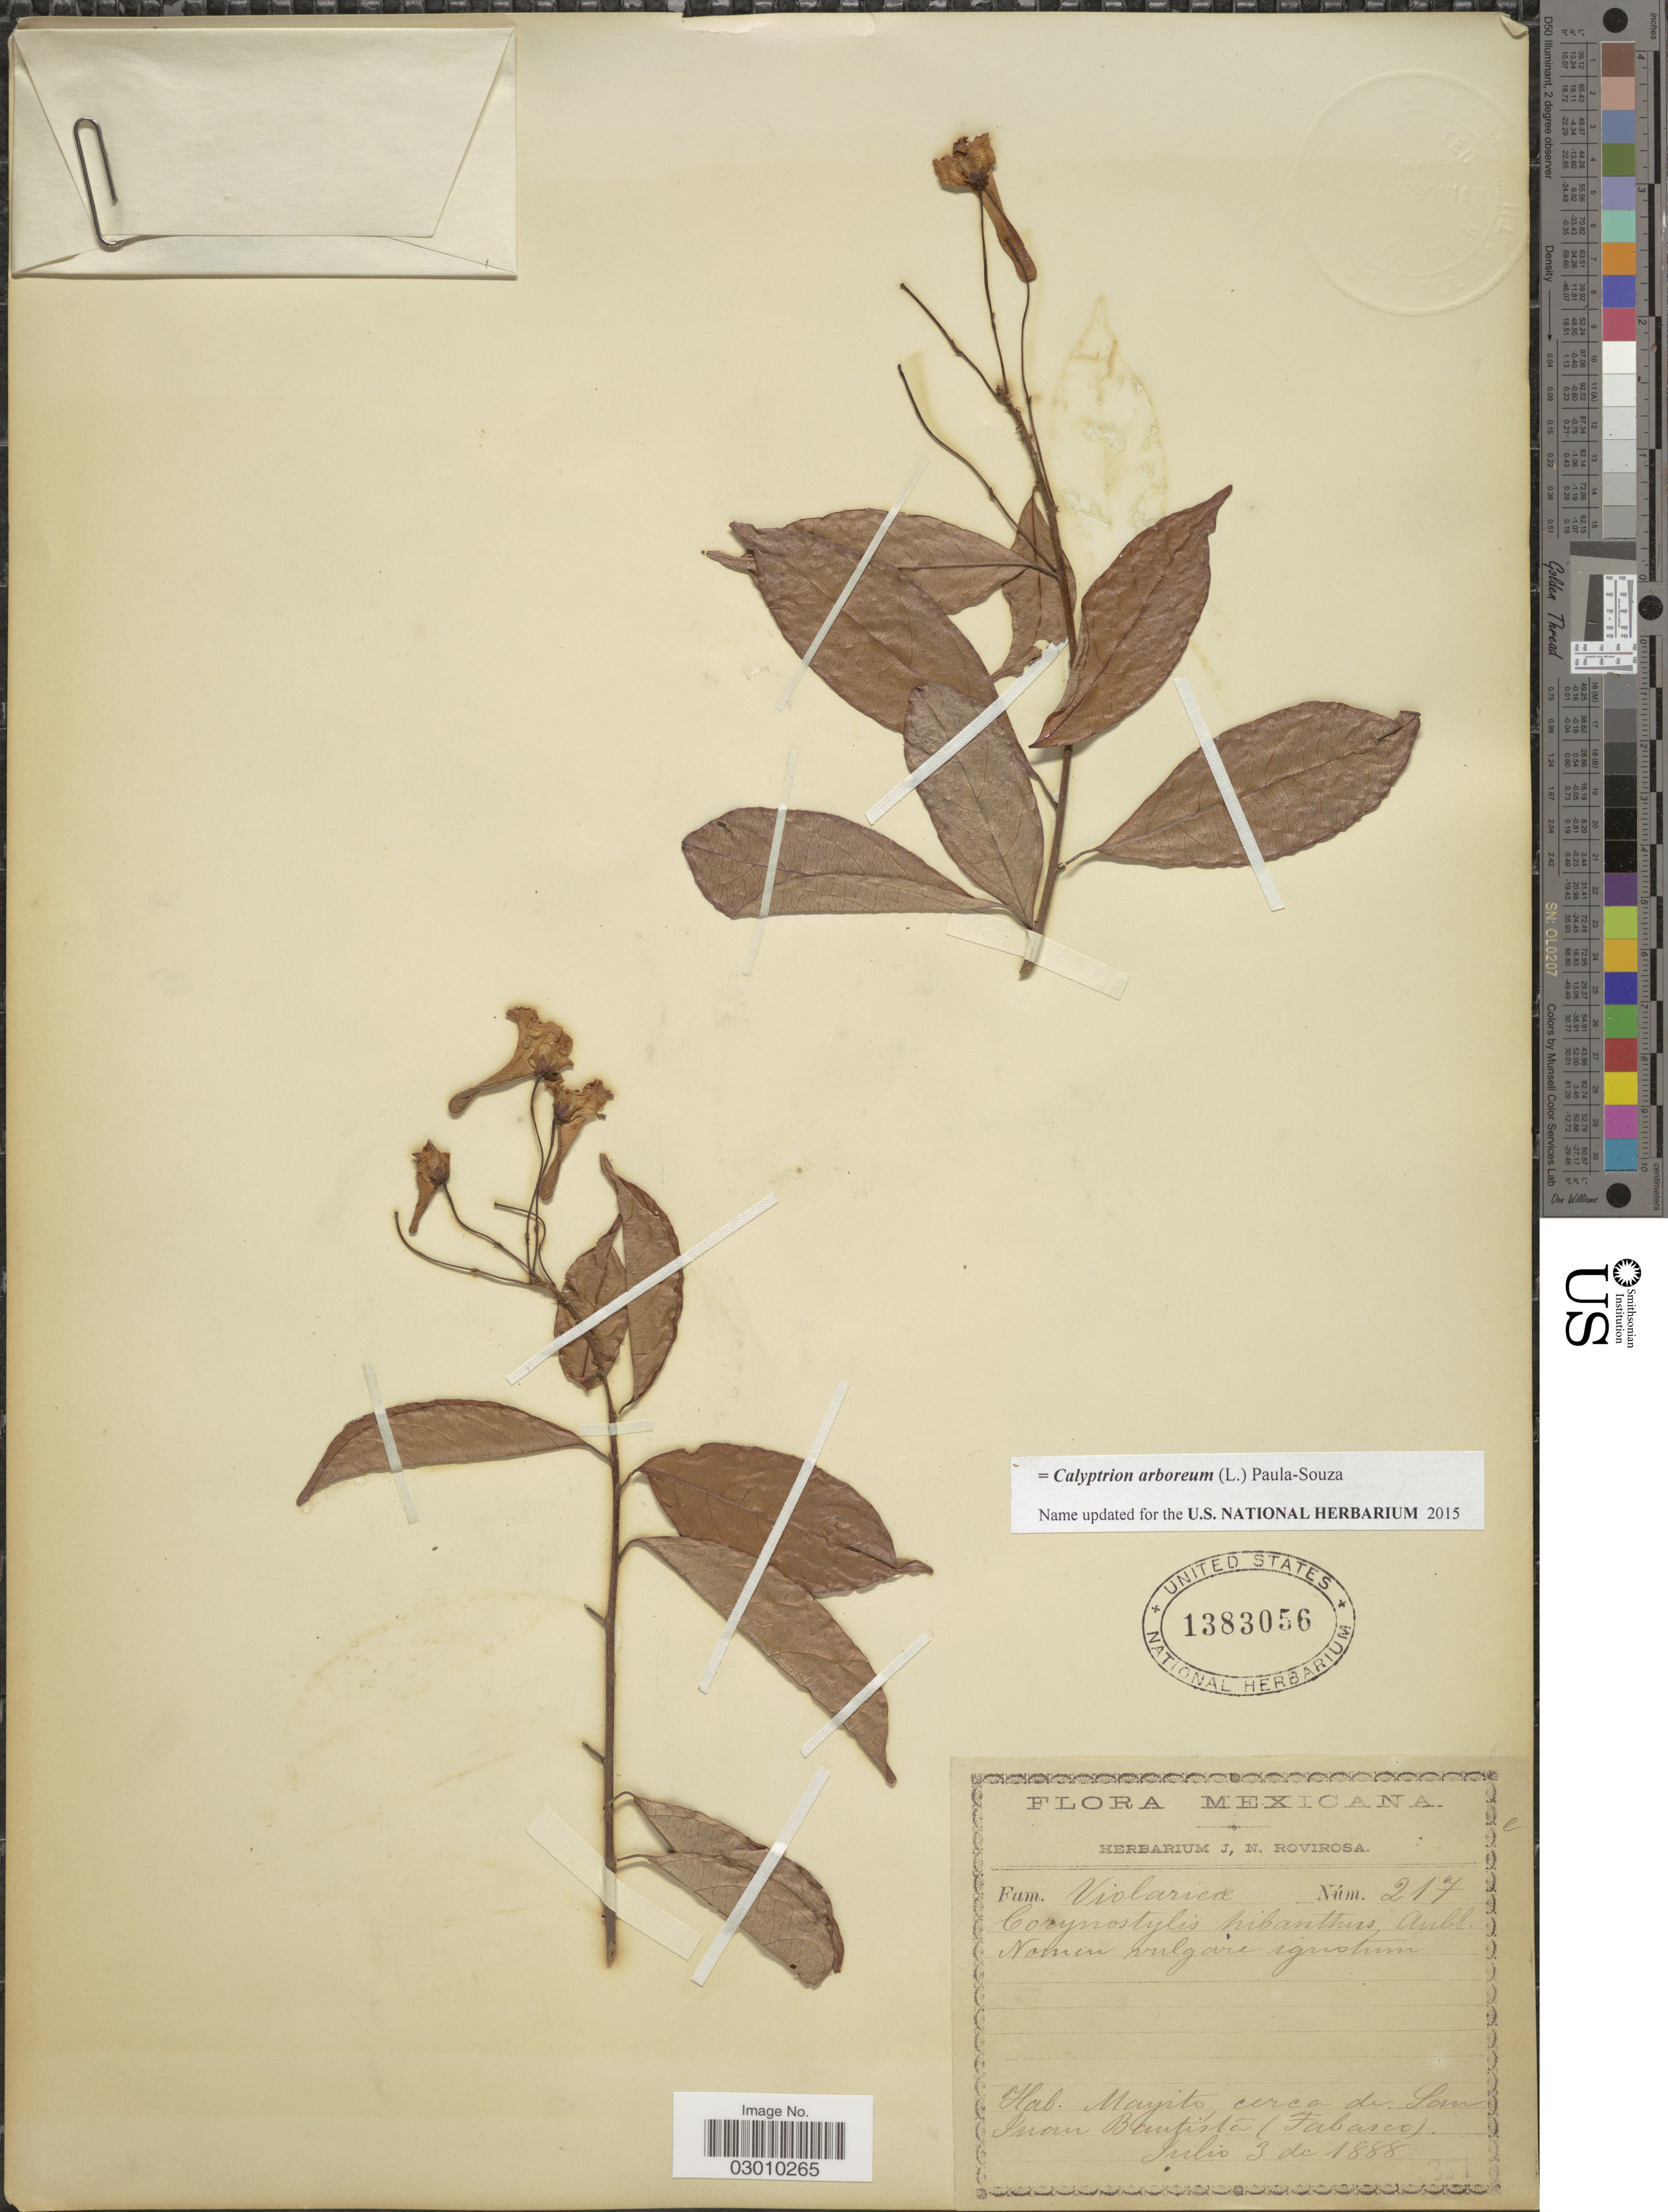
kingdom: Plantae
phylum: Tracheophyta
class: Magnoliopsida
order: Malpighiales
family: Violaceae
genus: Calyptrion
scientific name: Calyptrion sp.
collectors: ex herb. J. N. Rovirosa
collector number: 217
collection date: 1888-07-03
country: Mexico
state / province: Tabasco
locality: Mayito cerca de San Juan Bautista.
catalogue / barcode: US 1383056